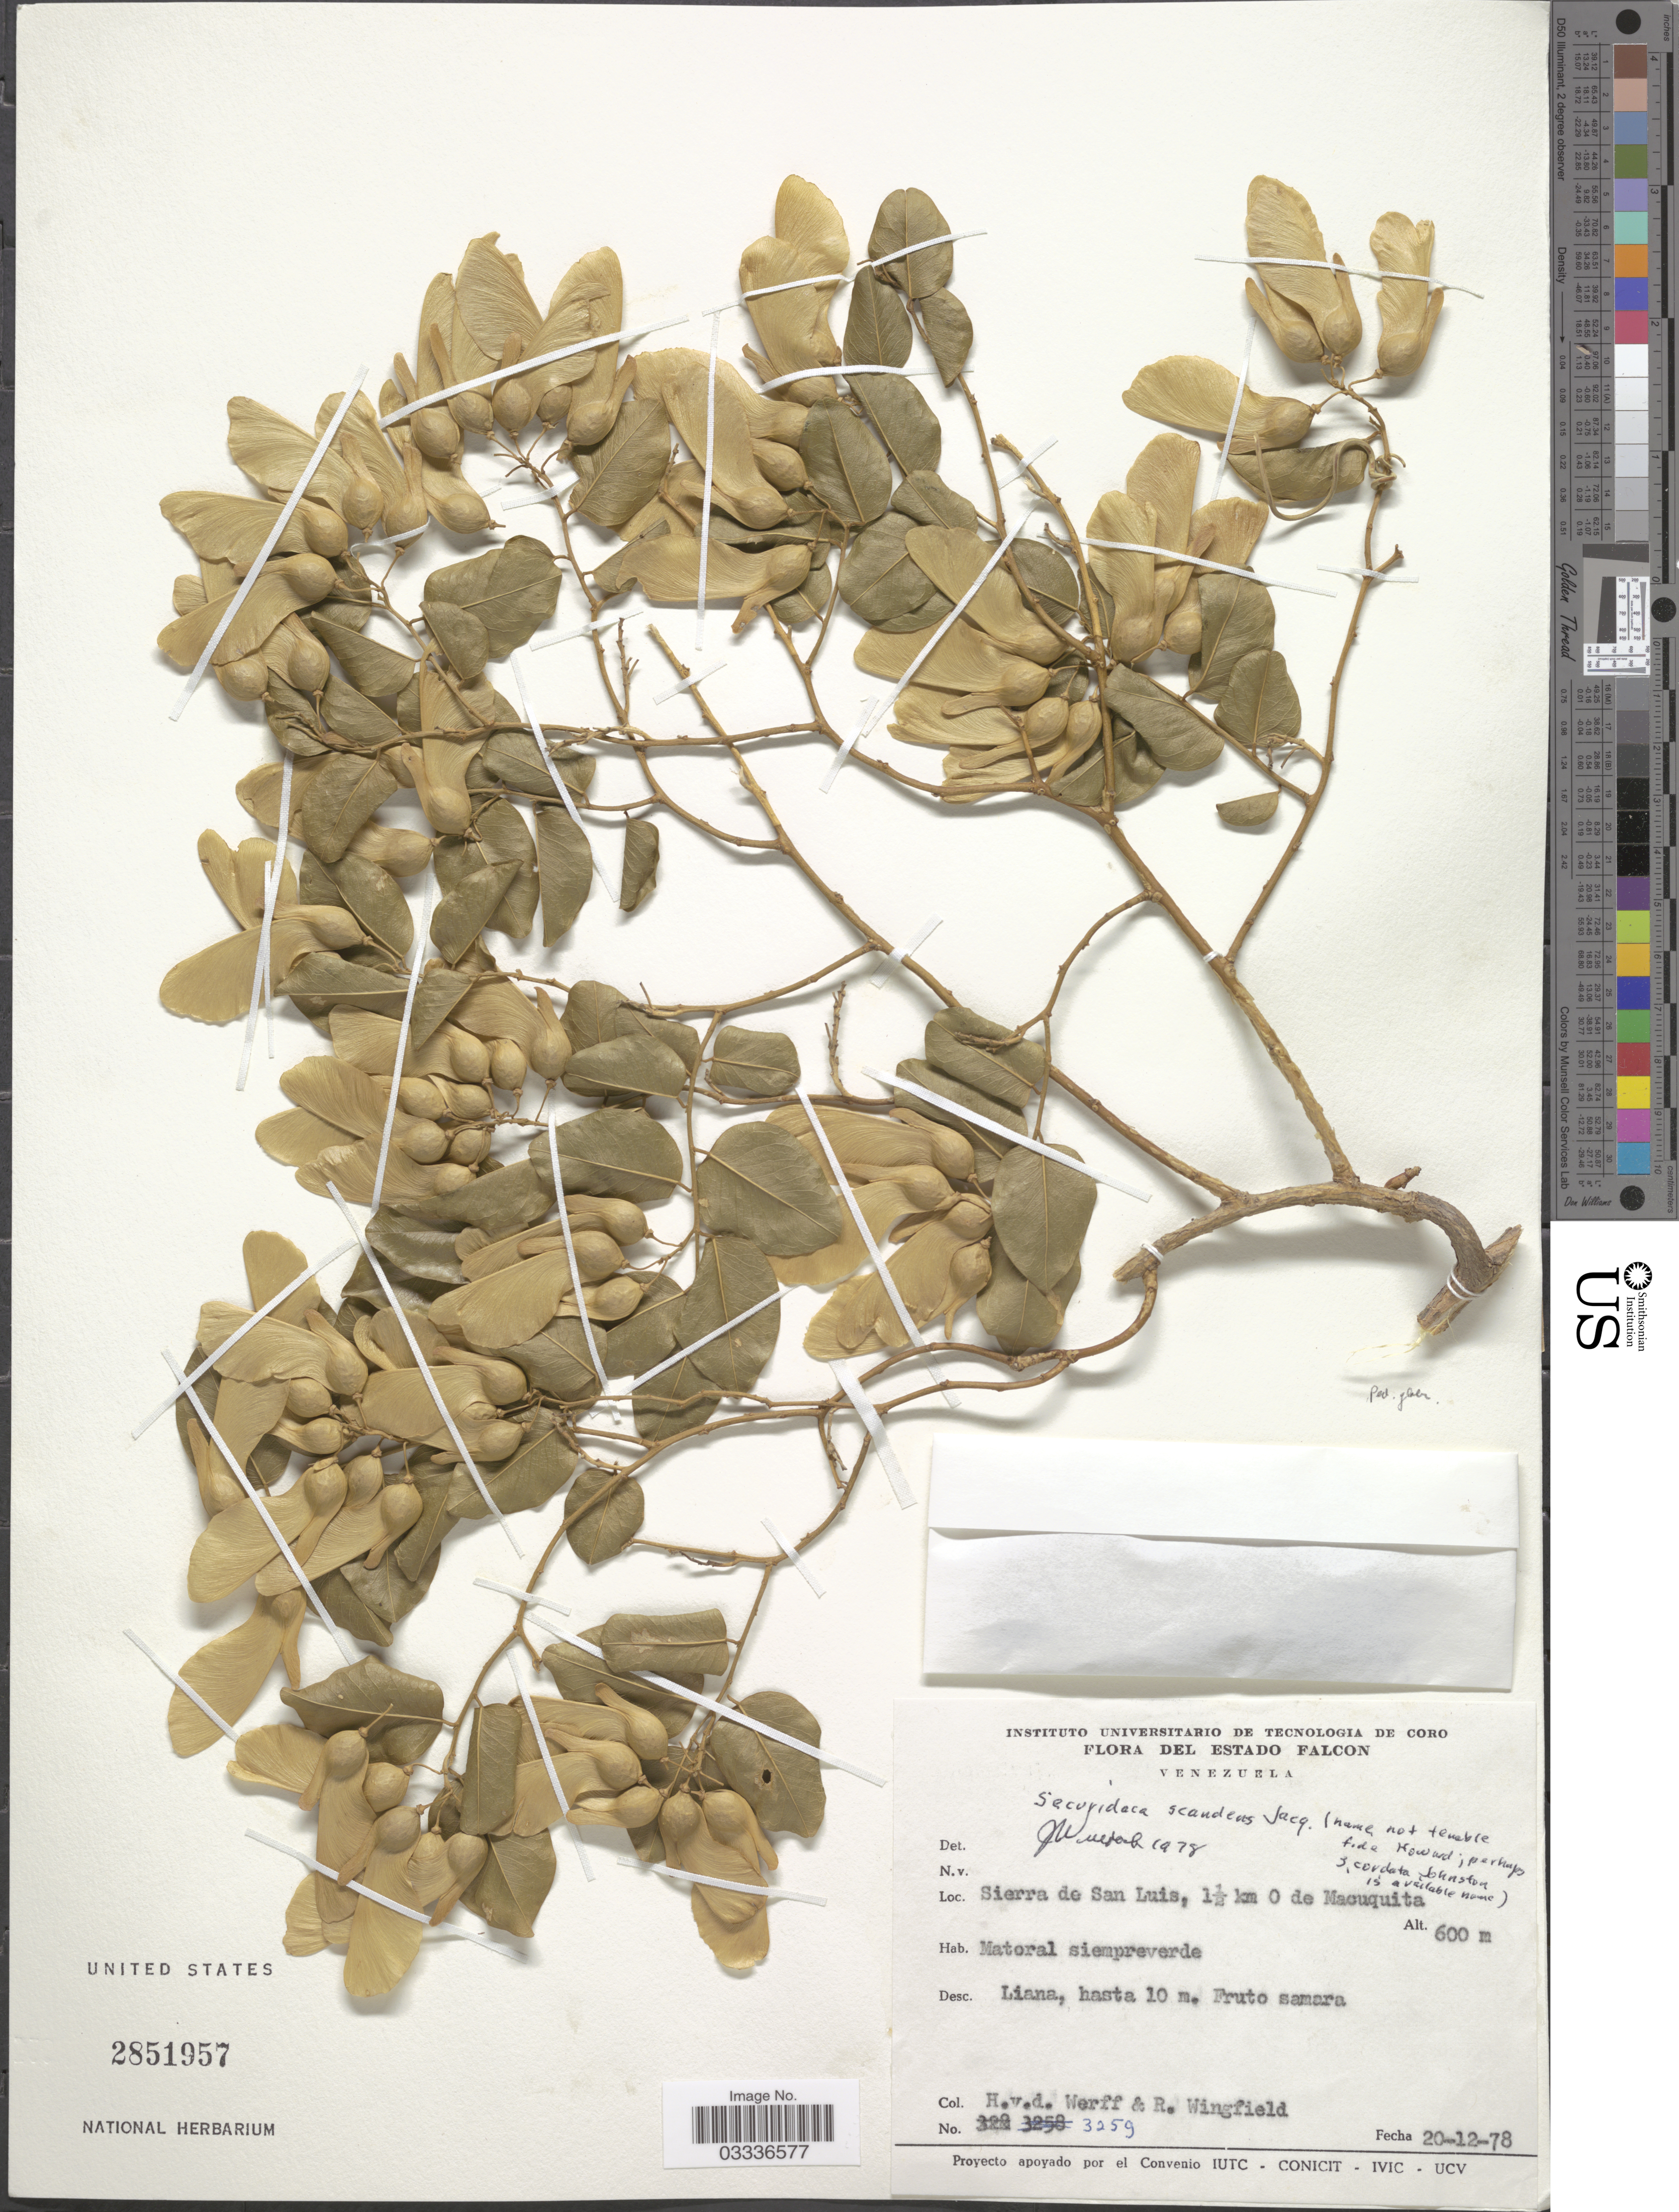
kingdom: Plantae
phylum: Tracheophyta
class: Magnoliopsida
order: Fabales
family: Polygalaceae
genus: Securidaca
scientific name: Securidaca scandens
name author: Jacq.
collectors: H. van der Werff & R. Wingfield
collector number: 3259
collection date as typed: Transcribed d/m/y: 20/12/78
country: Venezuela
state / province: Falcón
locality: Sierra de San Luis, 1½ km O de Macuquita.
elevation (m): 600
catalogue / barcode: US 2851957